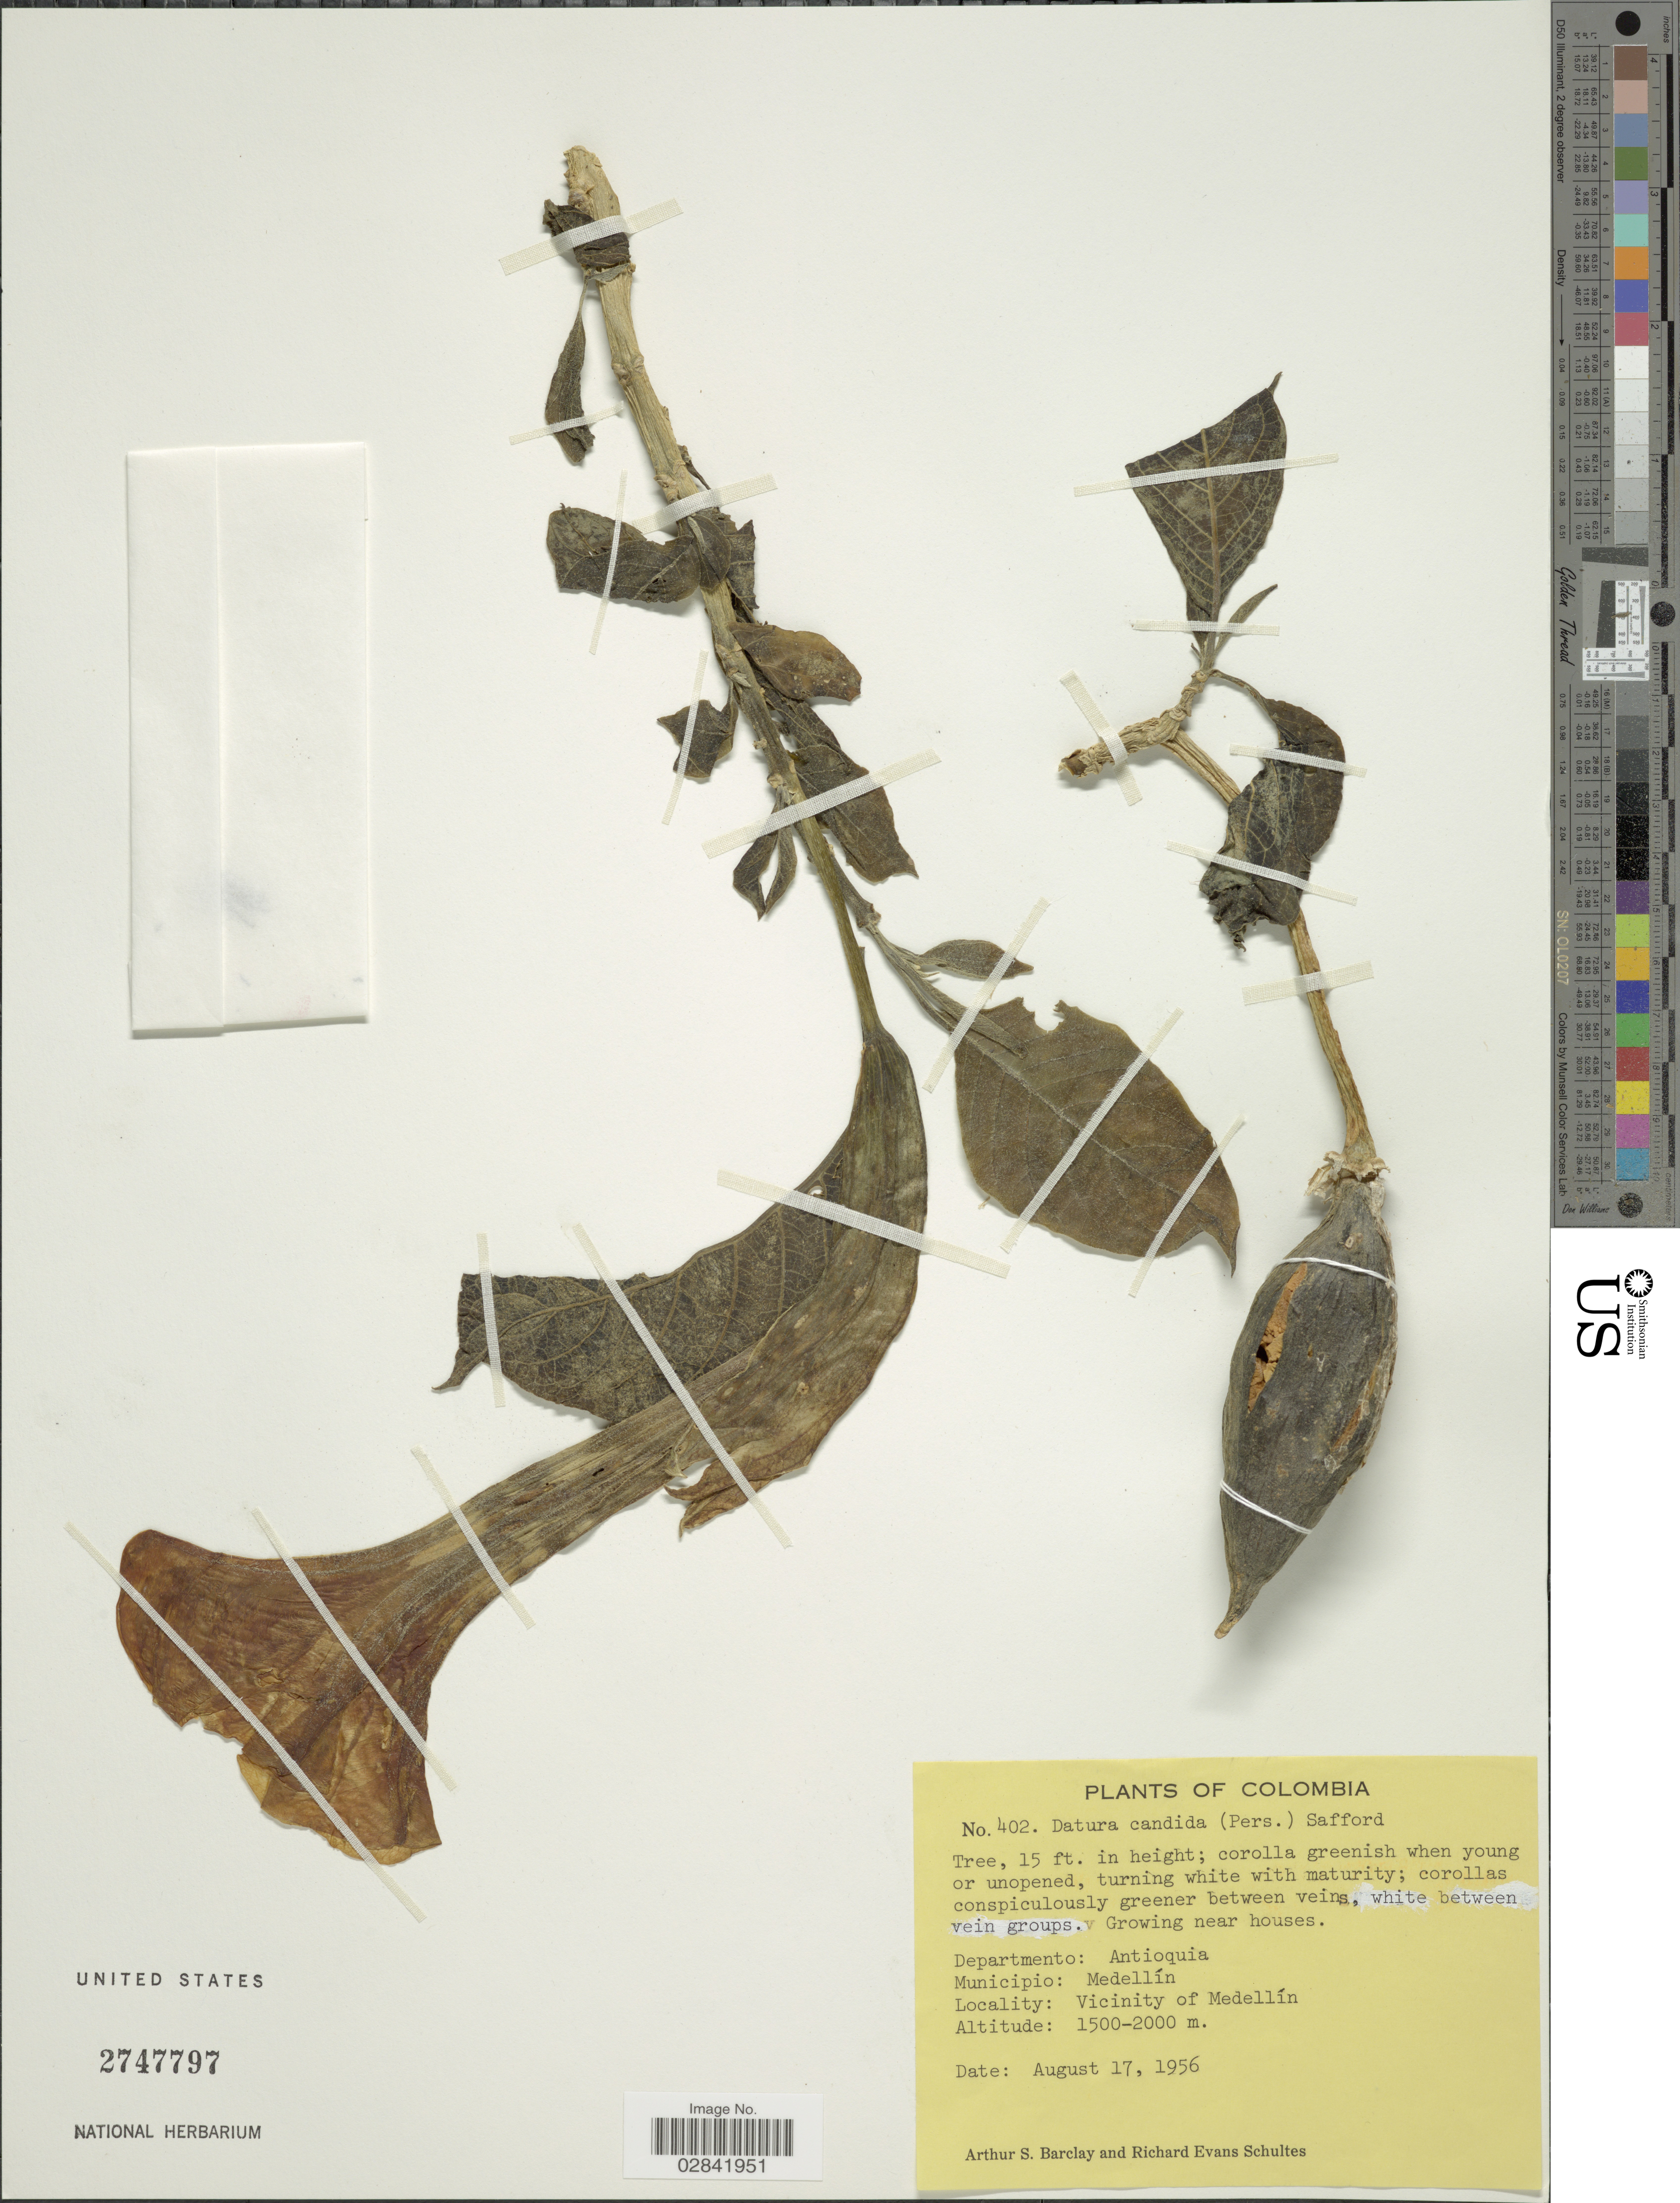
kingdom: Plantae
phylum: Tracheophyta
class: Magnoliopsida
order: Solanales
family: Solanaceae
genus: Brugmansia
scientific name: Brugmansia x candida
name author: Pers.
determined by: (US) Smithsonian Institution - National Museum of Natural History - Department of Botany (UNITED STATES)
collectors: A. S. Barclay & R. E. Schultes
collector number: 402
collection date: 1956-08-17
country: Colombia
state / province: Antioquia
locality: Departmento: Antioquia, Municipio: Medellín. Vicinity of Medellín.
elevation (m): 1500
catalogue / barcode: US 2747797